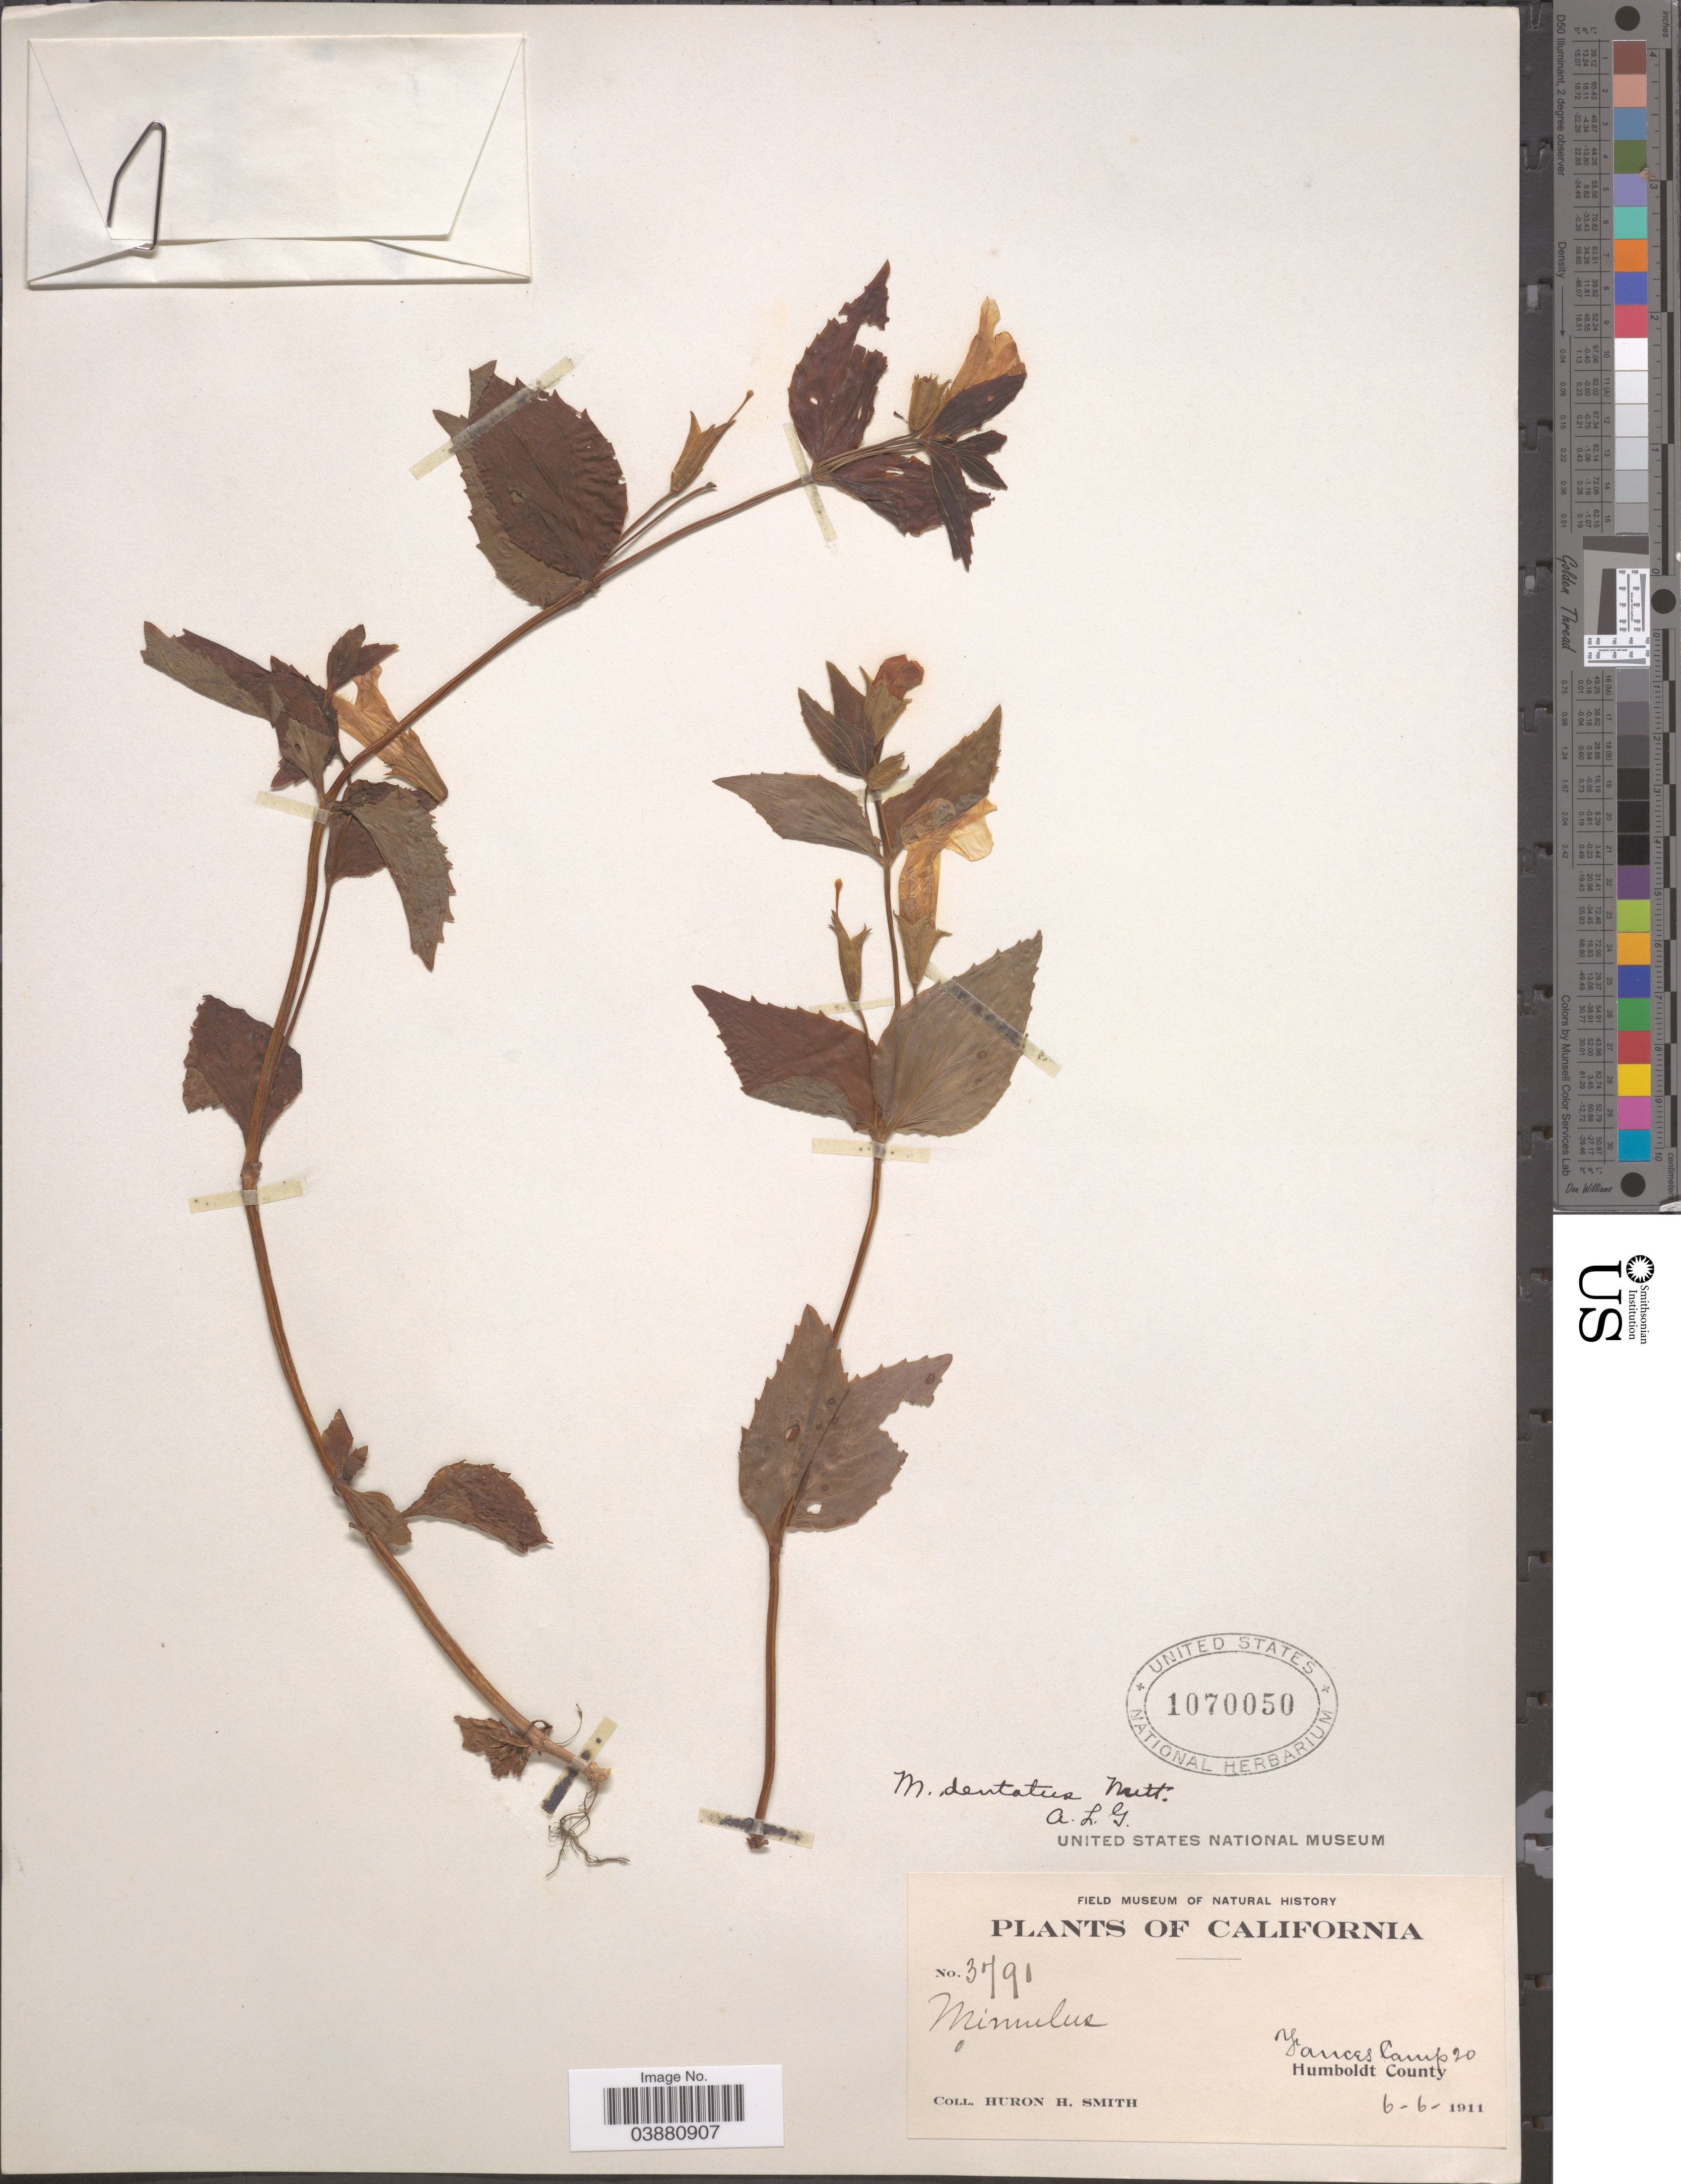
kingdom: Plantae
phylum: Tracheophyta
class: Magnoliopsida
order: Lamiales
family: Phrymaceae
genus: Mimulus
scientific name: Mimulus dentatus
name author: Nutt. ex Benth.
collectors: Huron H. Smith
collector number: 3791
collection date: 1911-06-06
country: United States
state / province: California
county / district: Humboldt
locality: Yances Camp 20. Humboldt County.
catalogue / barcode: US 1070050